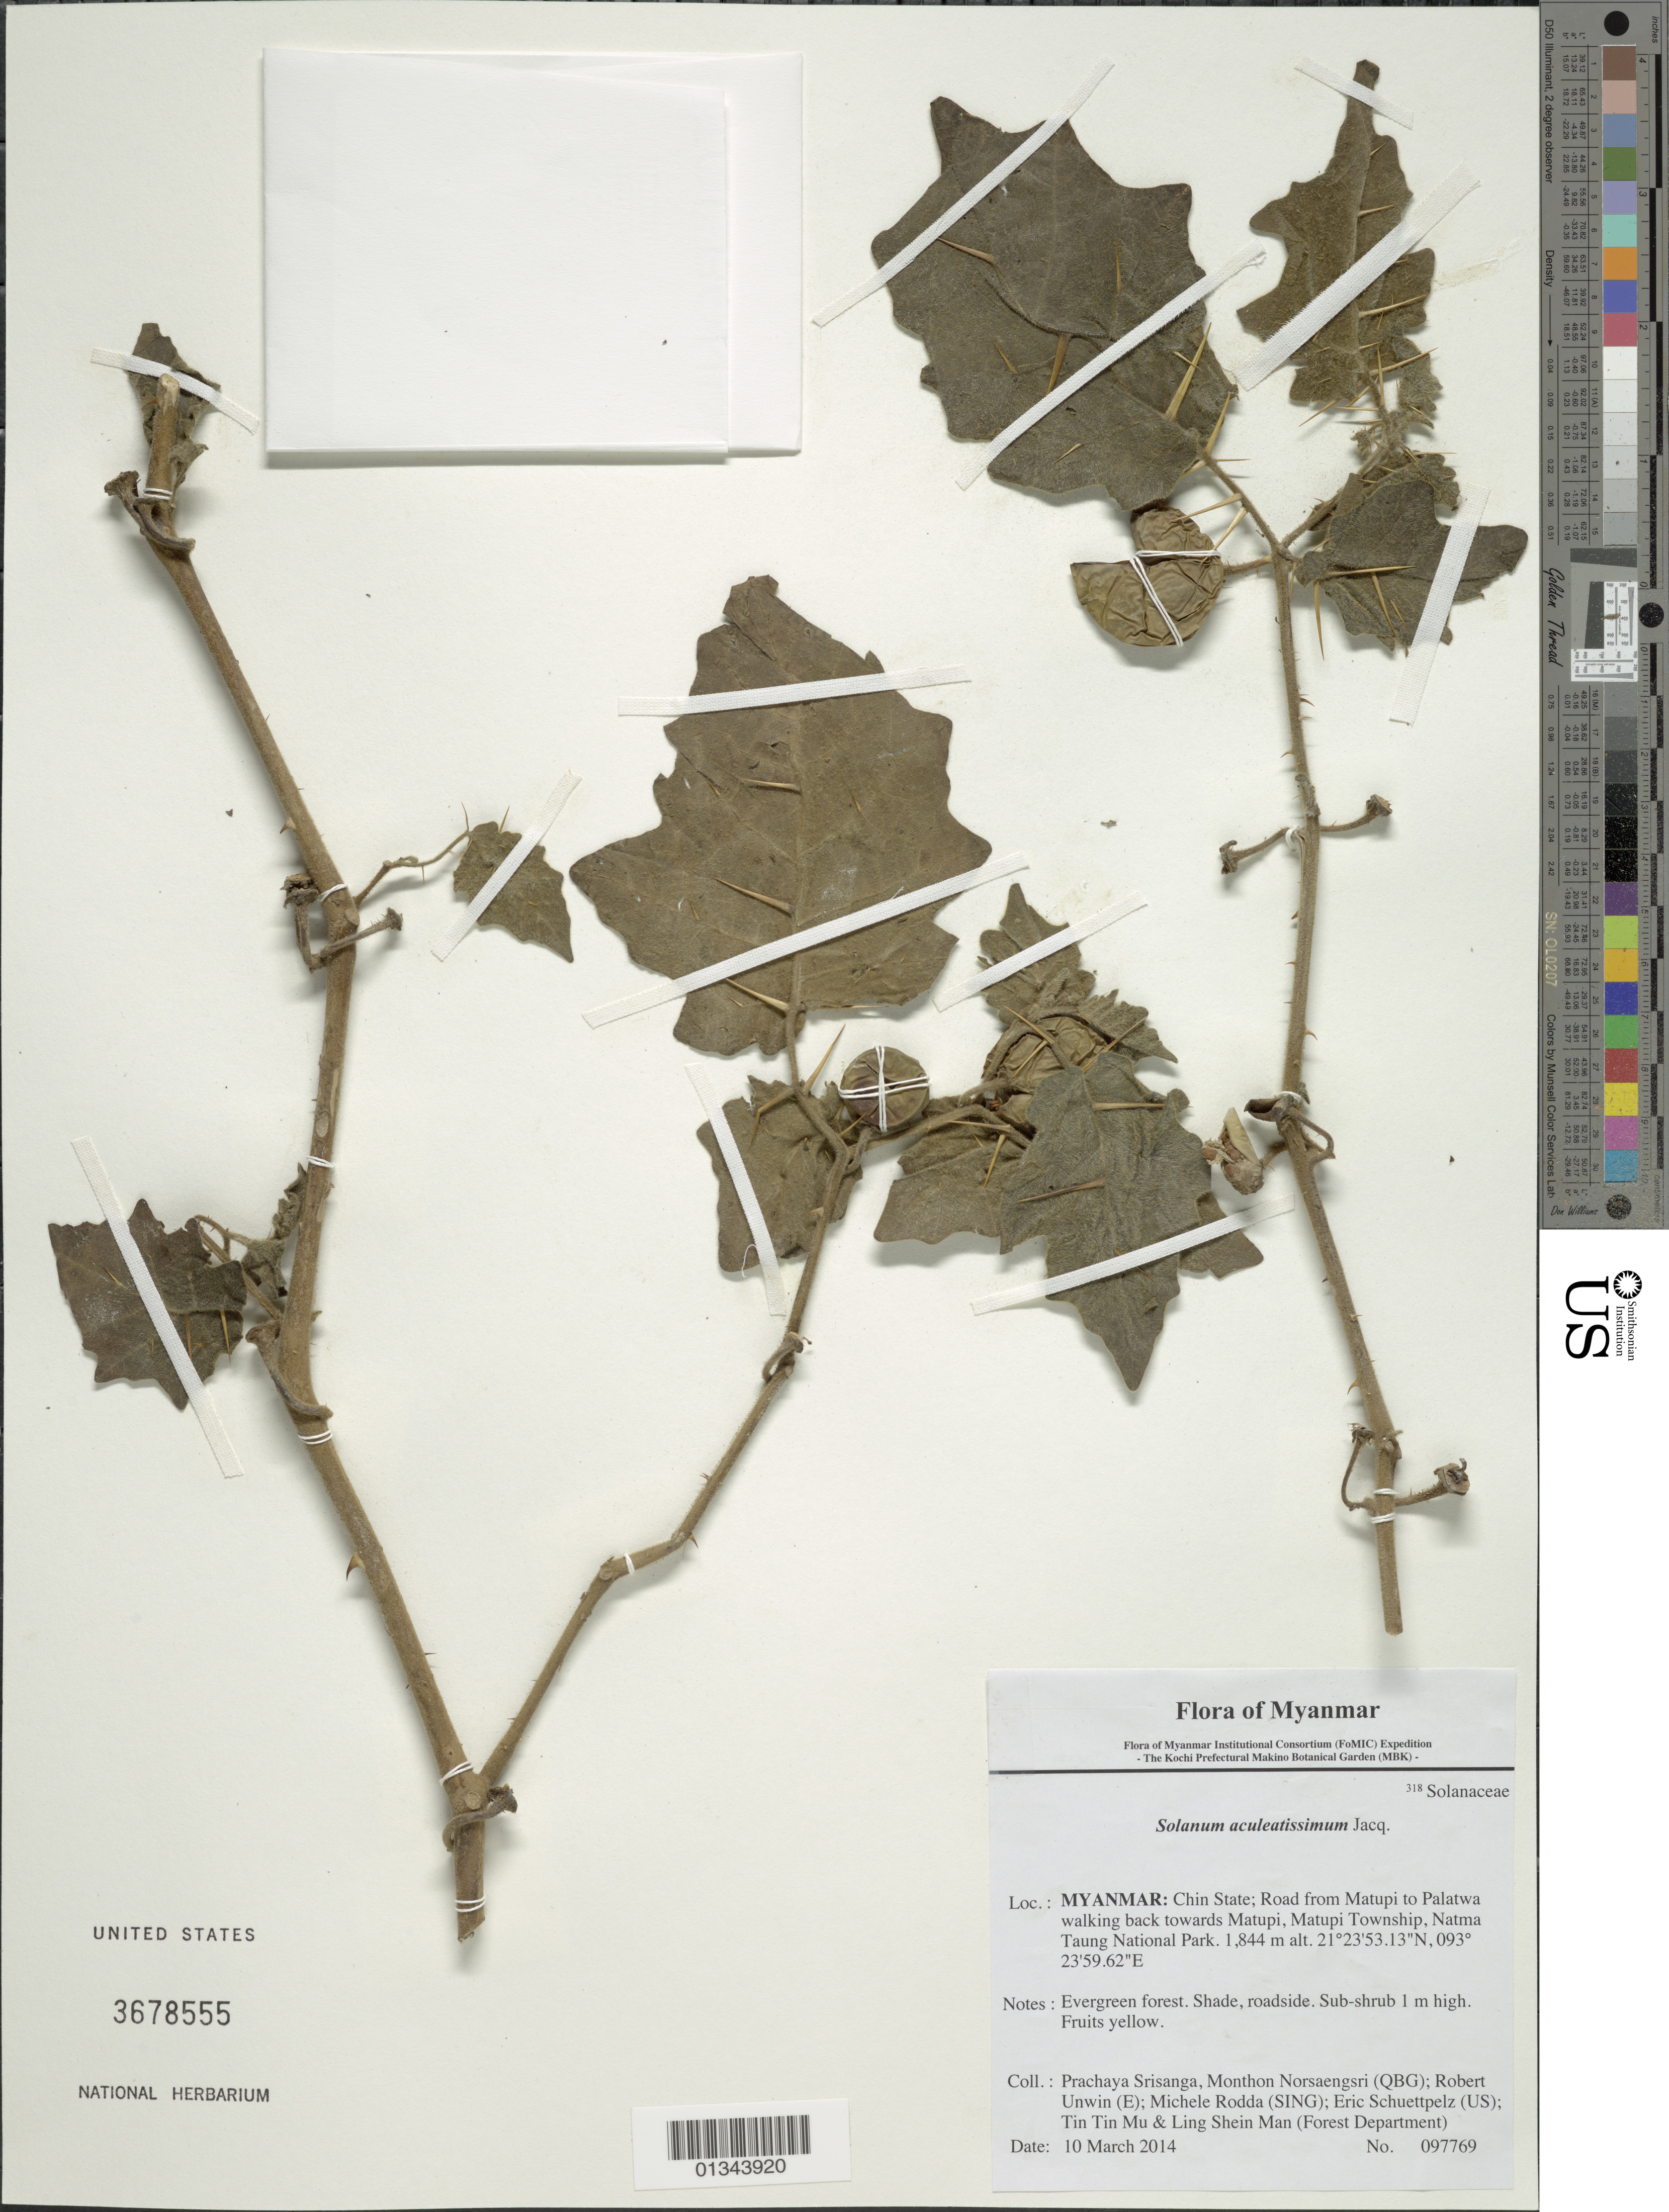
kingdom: Plantae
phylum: Tracheophyta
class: Magnoliopsida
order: Solanales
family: Solanaceae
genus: Solanum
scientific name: Solanum aculeatissimum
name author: Jacq.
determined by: Fujikawa, Kazumi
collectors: P. Srisanga, M. Norsaengsri, R. Unwin, M. Rodda, E. Schuettpelz, Tin Tin Mu & Ling Shein Man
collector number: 97769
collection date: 2014-03-10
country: Myanmar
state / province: Chin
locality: Road from Matupi to Palatwa walking back towards Matupi, Matupi Township, Natma Taung National Park.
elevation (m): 1844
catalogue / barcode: US 3678555